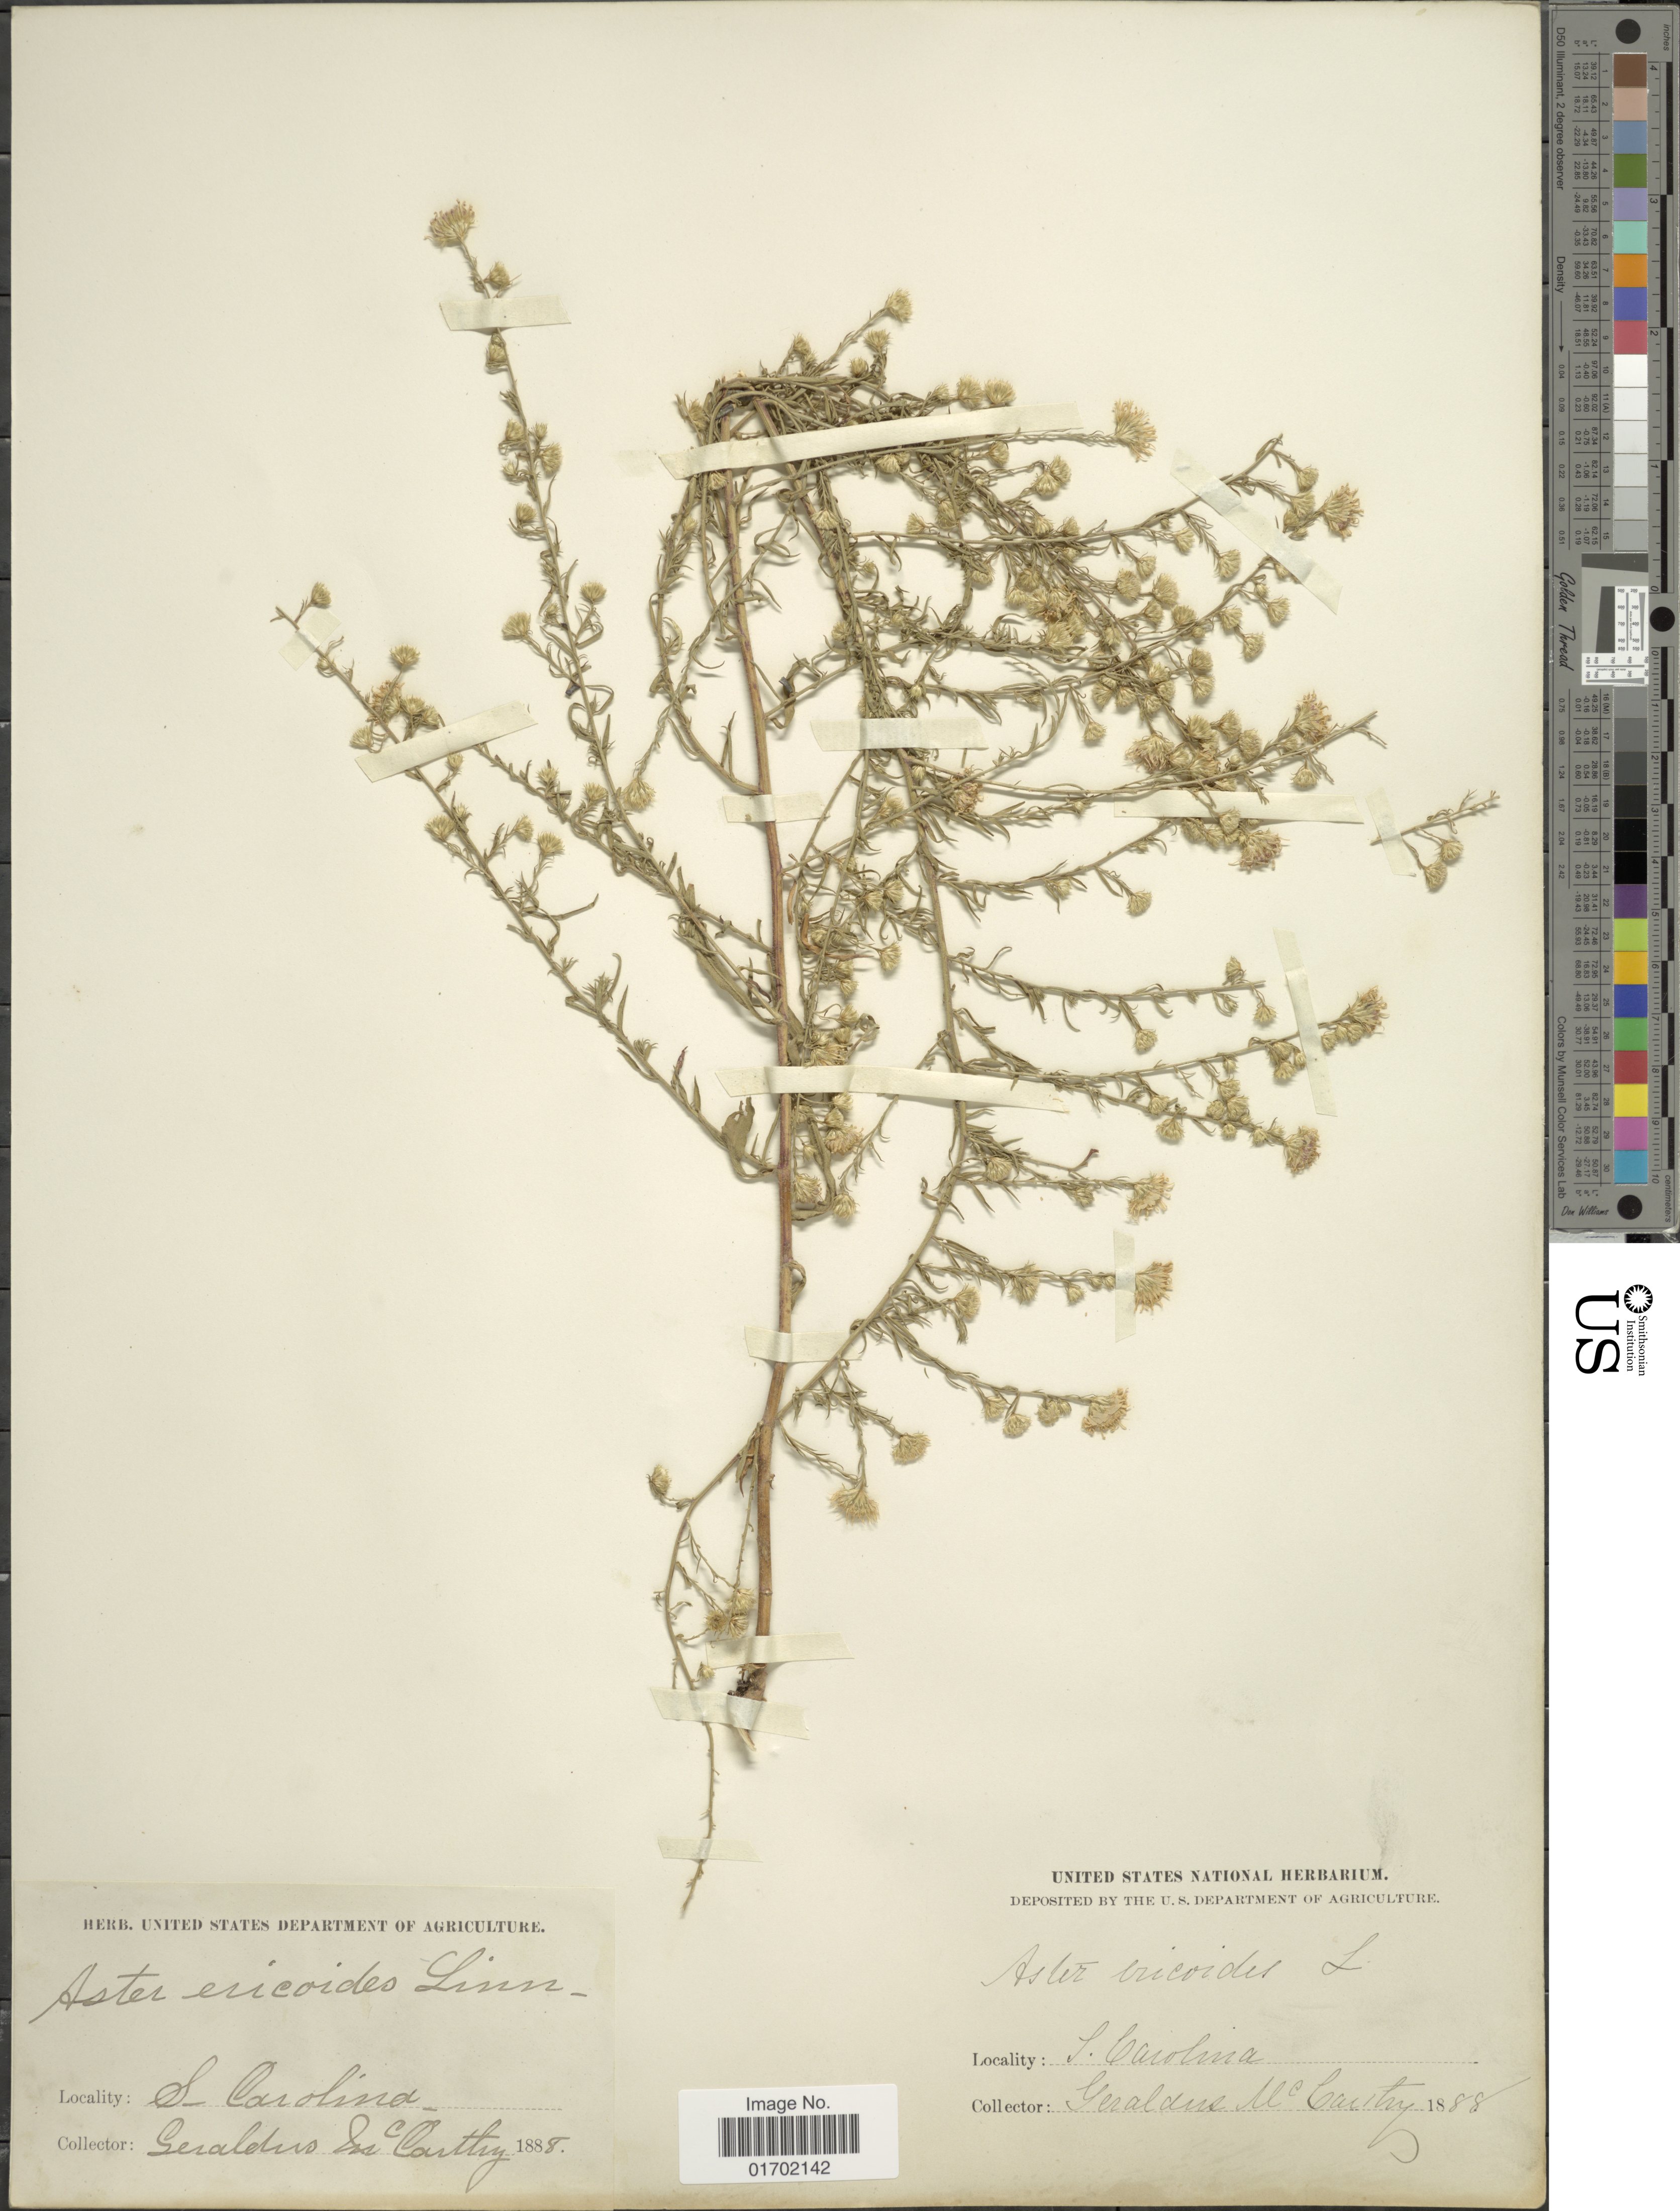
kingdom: Plantae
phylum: Tracheophyta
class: Magnoliopsida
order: Asterales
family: Asteraceae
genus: Symphyotrichum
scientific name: Symphyotrichum pilosum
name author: (Willd.) G.L. Nesom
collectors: G. McCarthy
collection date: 1888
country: United States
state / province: South Carolina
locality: S. Carolina